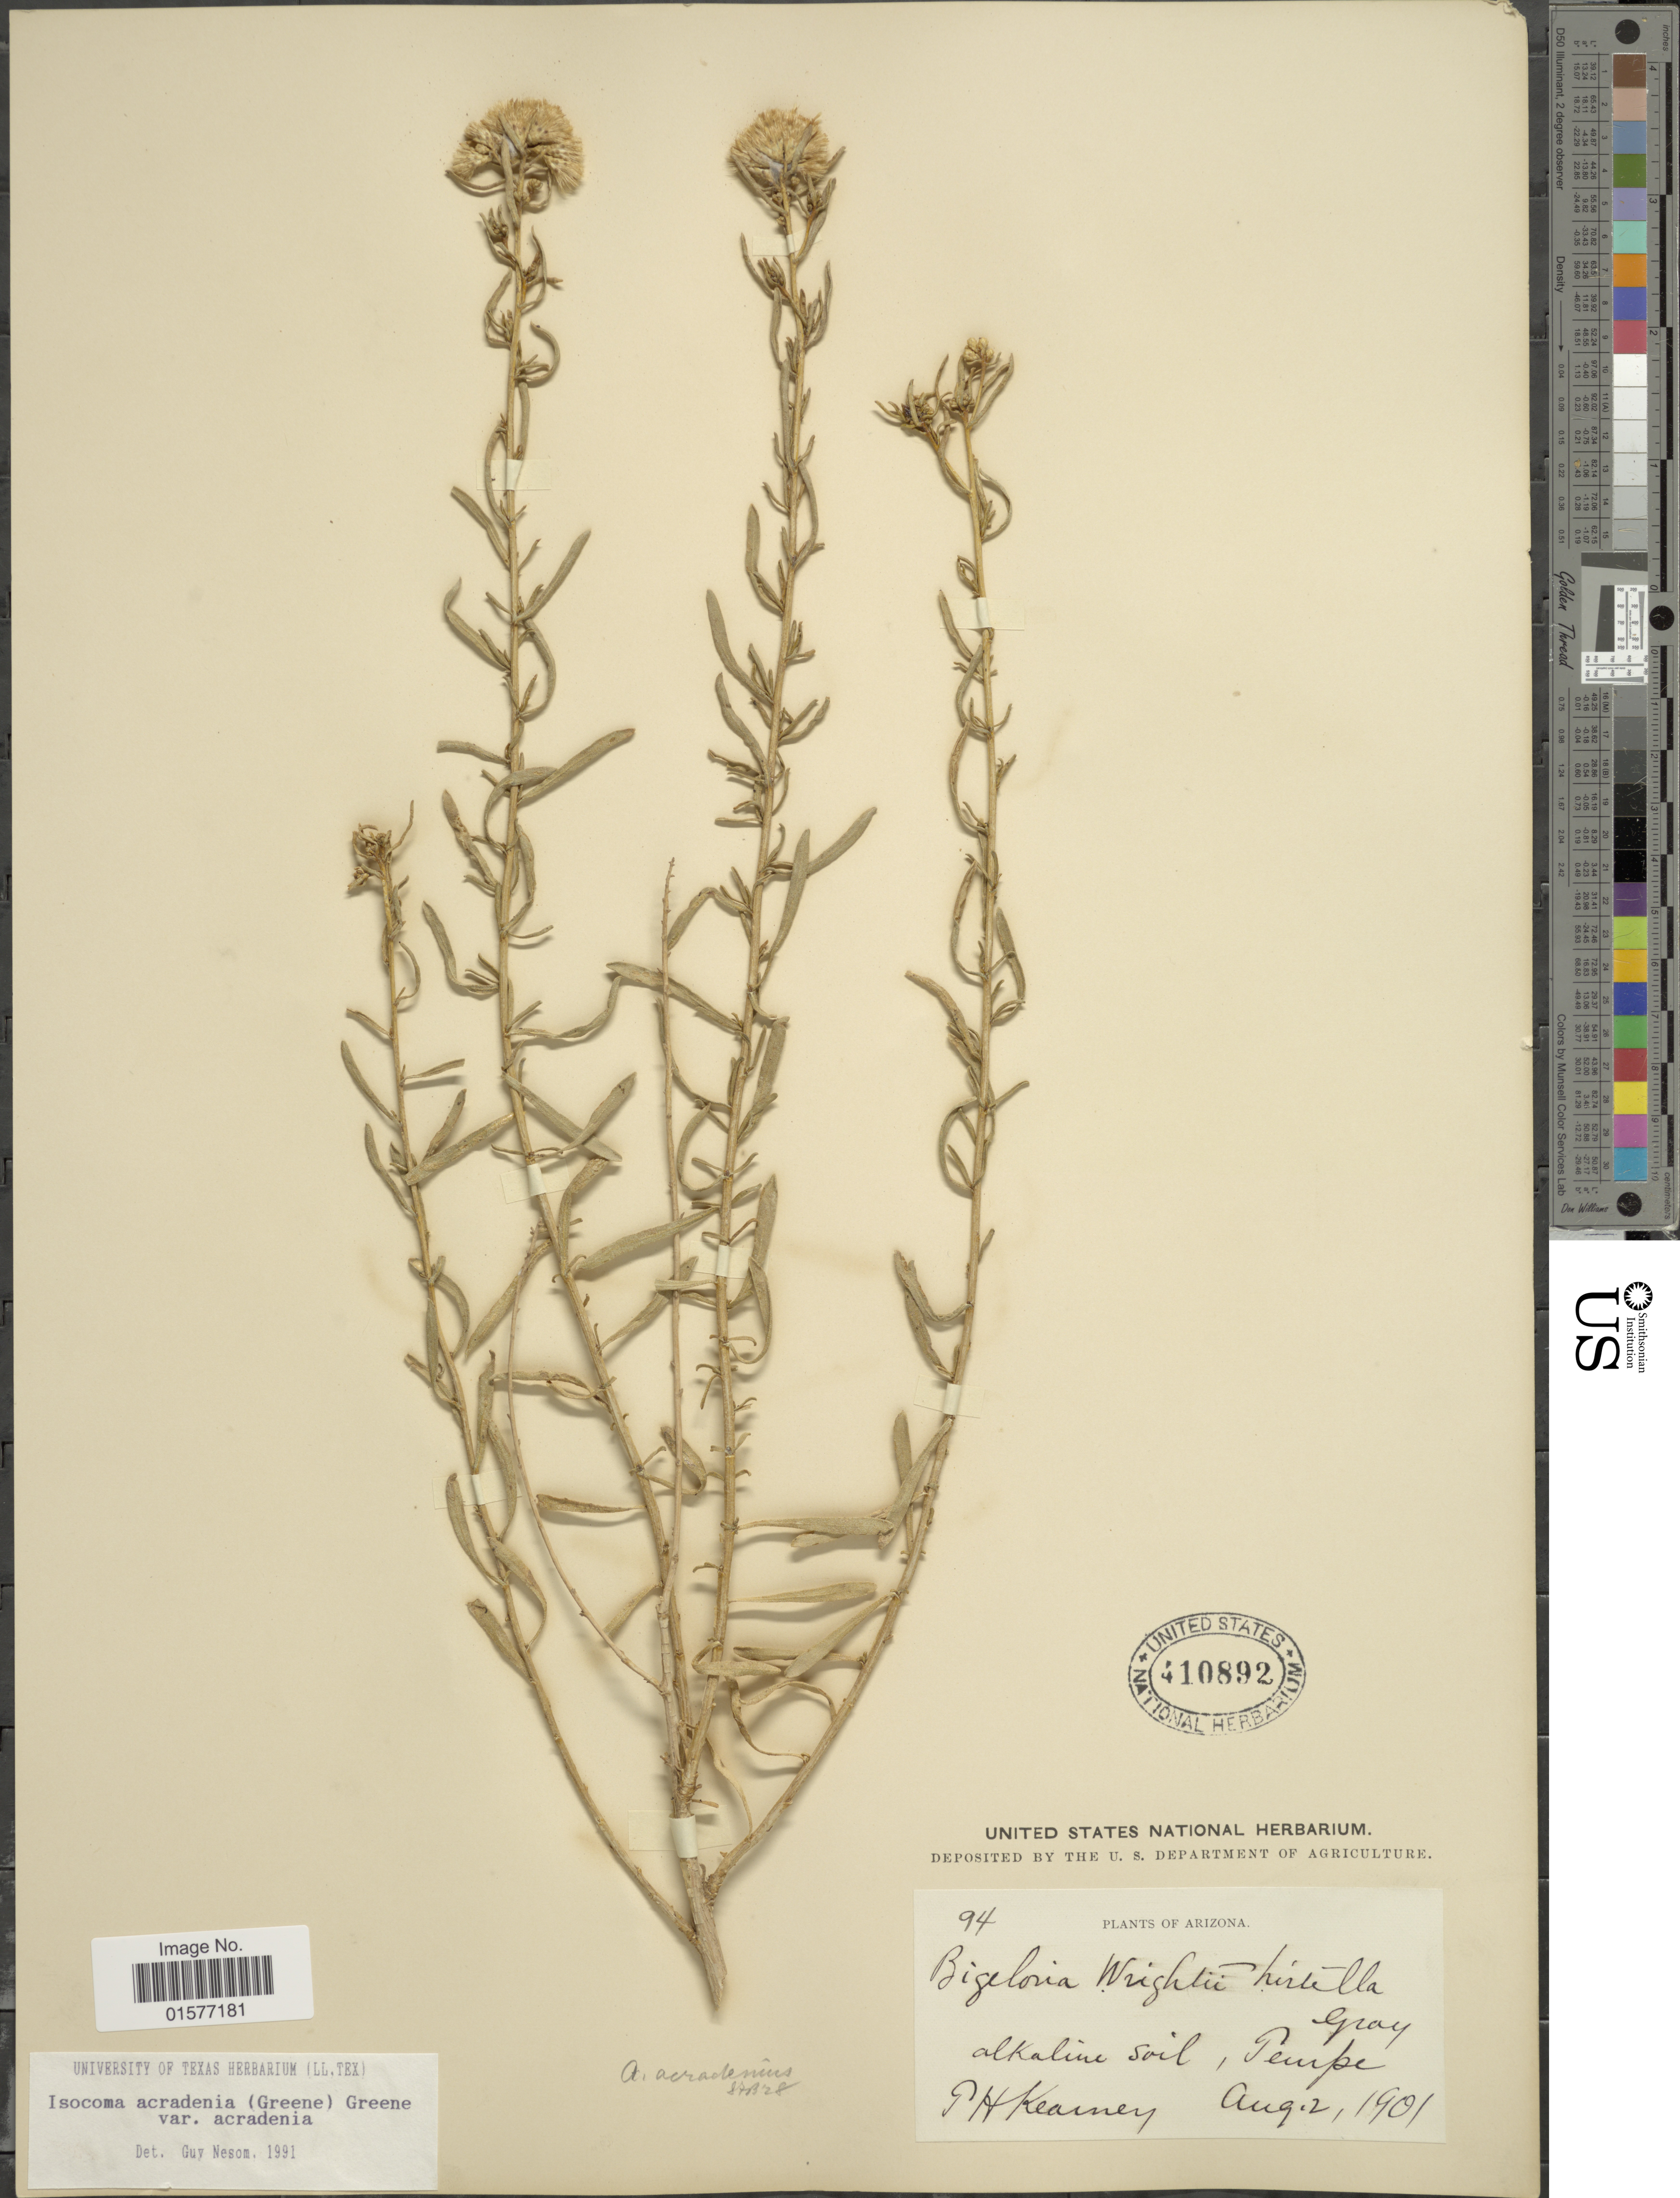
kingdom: Plantae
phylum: Tracheophyta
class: Magnoliopsida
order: Asterales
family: Asteraceae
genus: Isocoma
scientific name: Isocoma acradenia var. acradenia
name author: (Greene) Greene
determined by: Urbatsch, Lowell E., Curator (LSU), Louisiana State University (UNITED STATES)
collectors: T. H. Kearney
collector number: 94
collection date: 1901-08-02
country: United States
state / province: Arizona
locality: Alkaline soil, Tempe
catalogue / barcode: US 410892